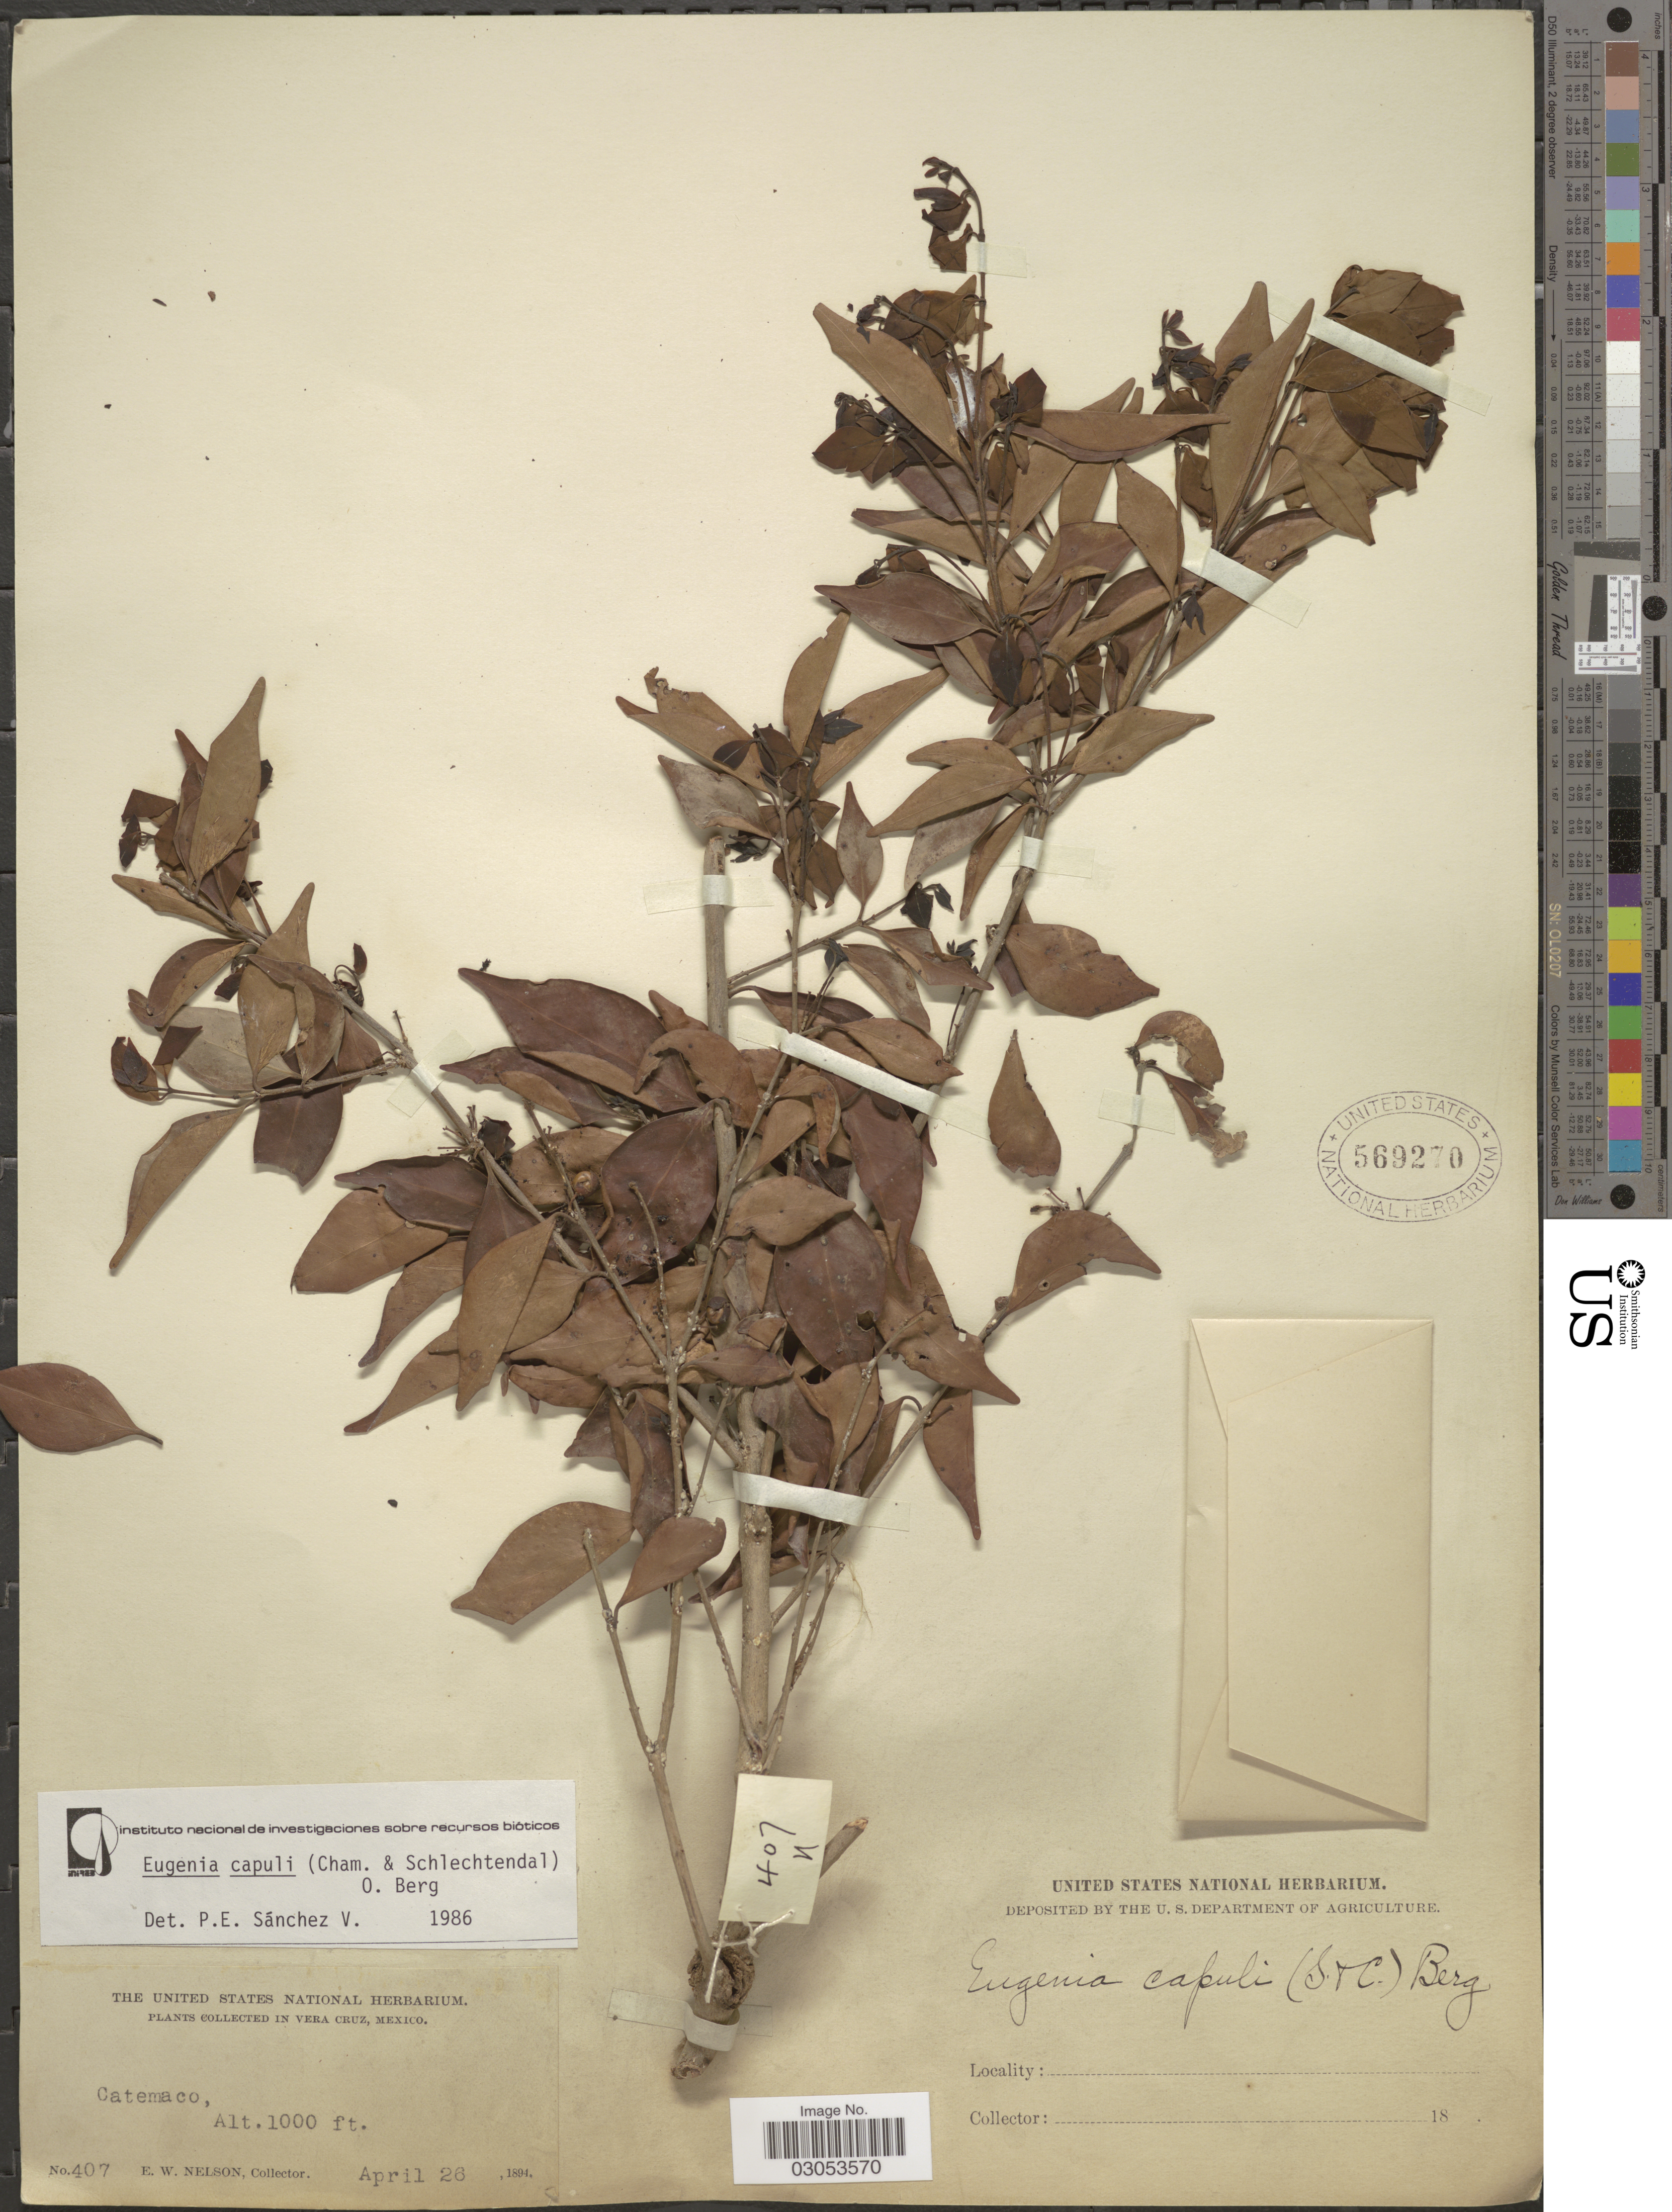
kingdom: Plantae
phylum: Tracheophyta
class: Magnoliopsida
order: Myrtales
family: Myrtaceae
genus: Eugenia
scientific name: Eugenia capuli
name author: (Schltdl. & Cham.) Hook. & Arn.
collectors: E. W. Nelson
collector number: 407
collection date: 1894-04-26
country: Mexico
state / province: Veracruz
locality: Vera Cruz. Catemaco.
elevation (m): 305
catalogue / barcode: US 569270